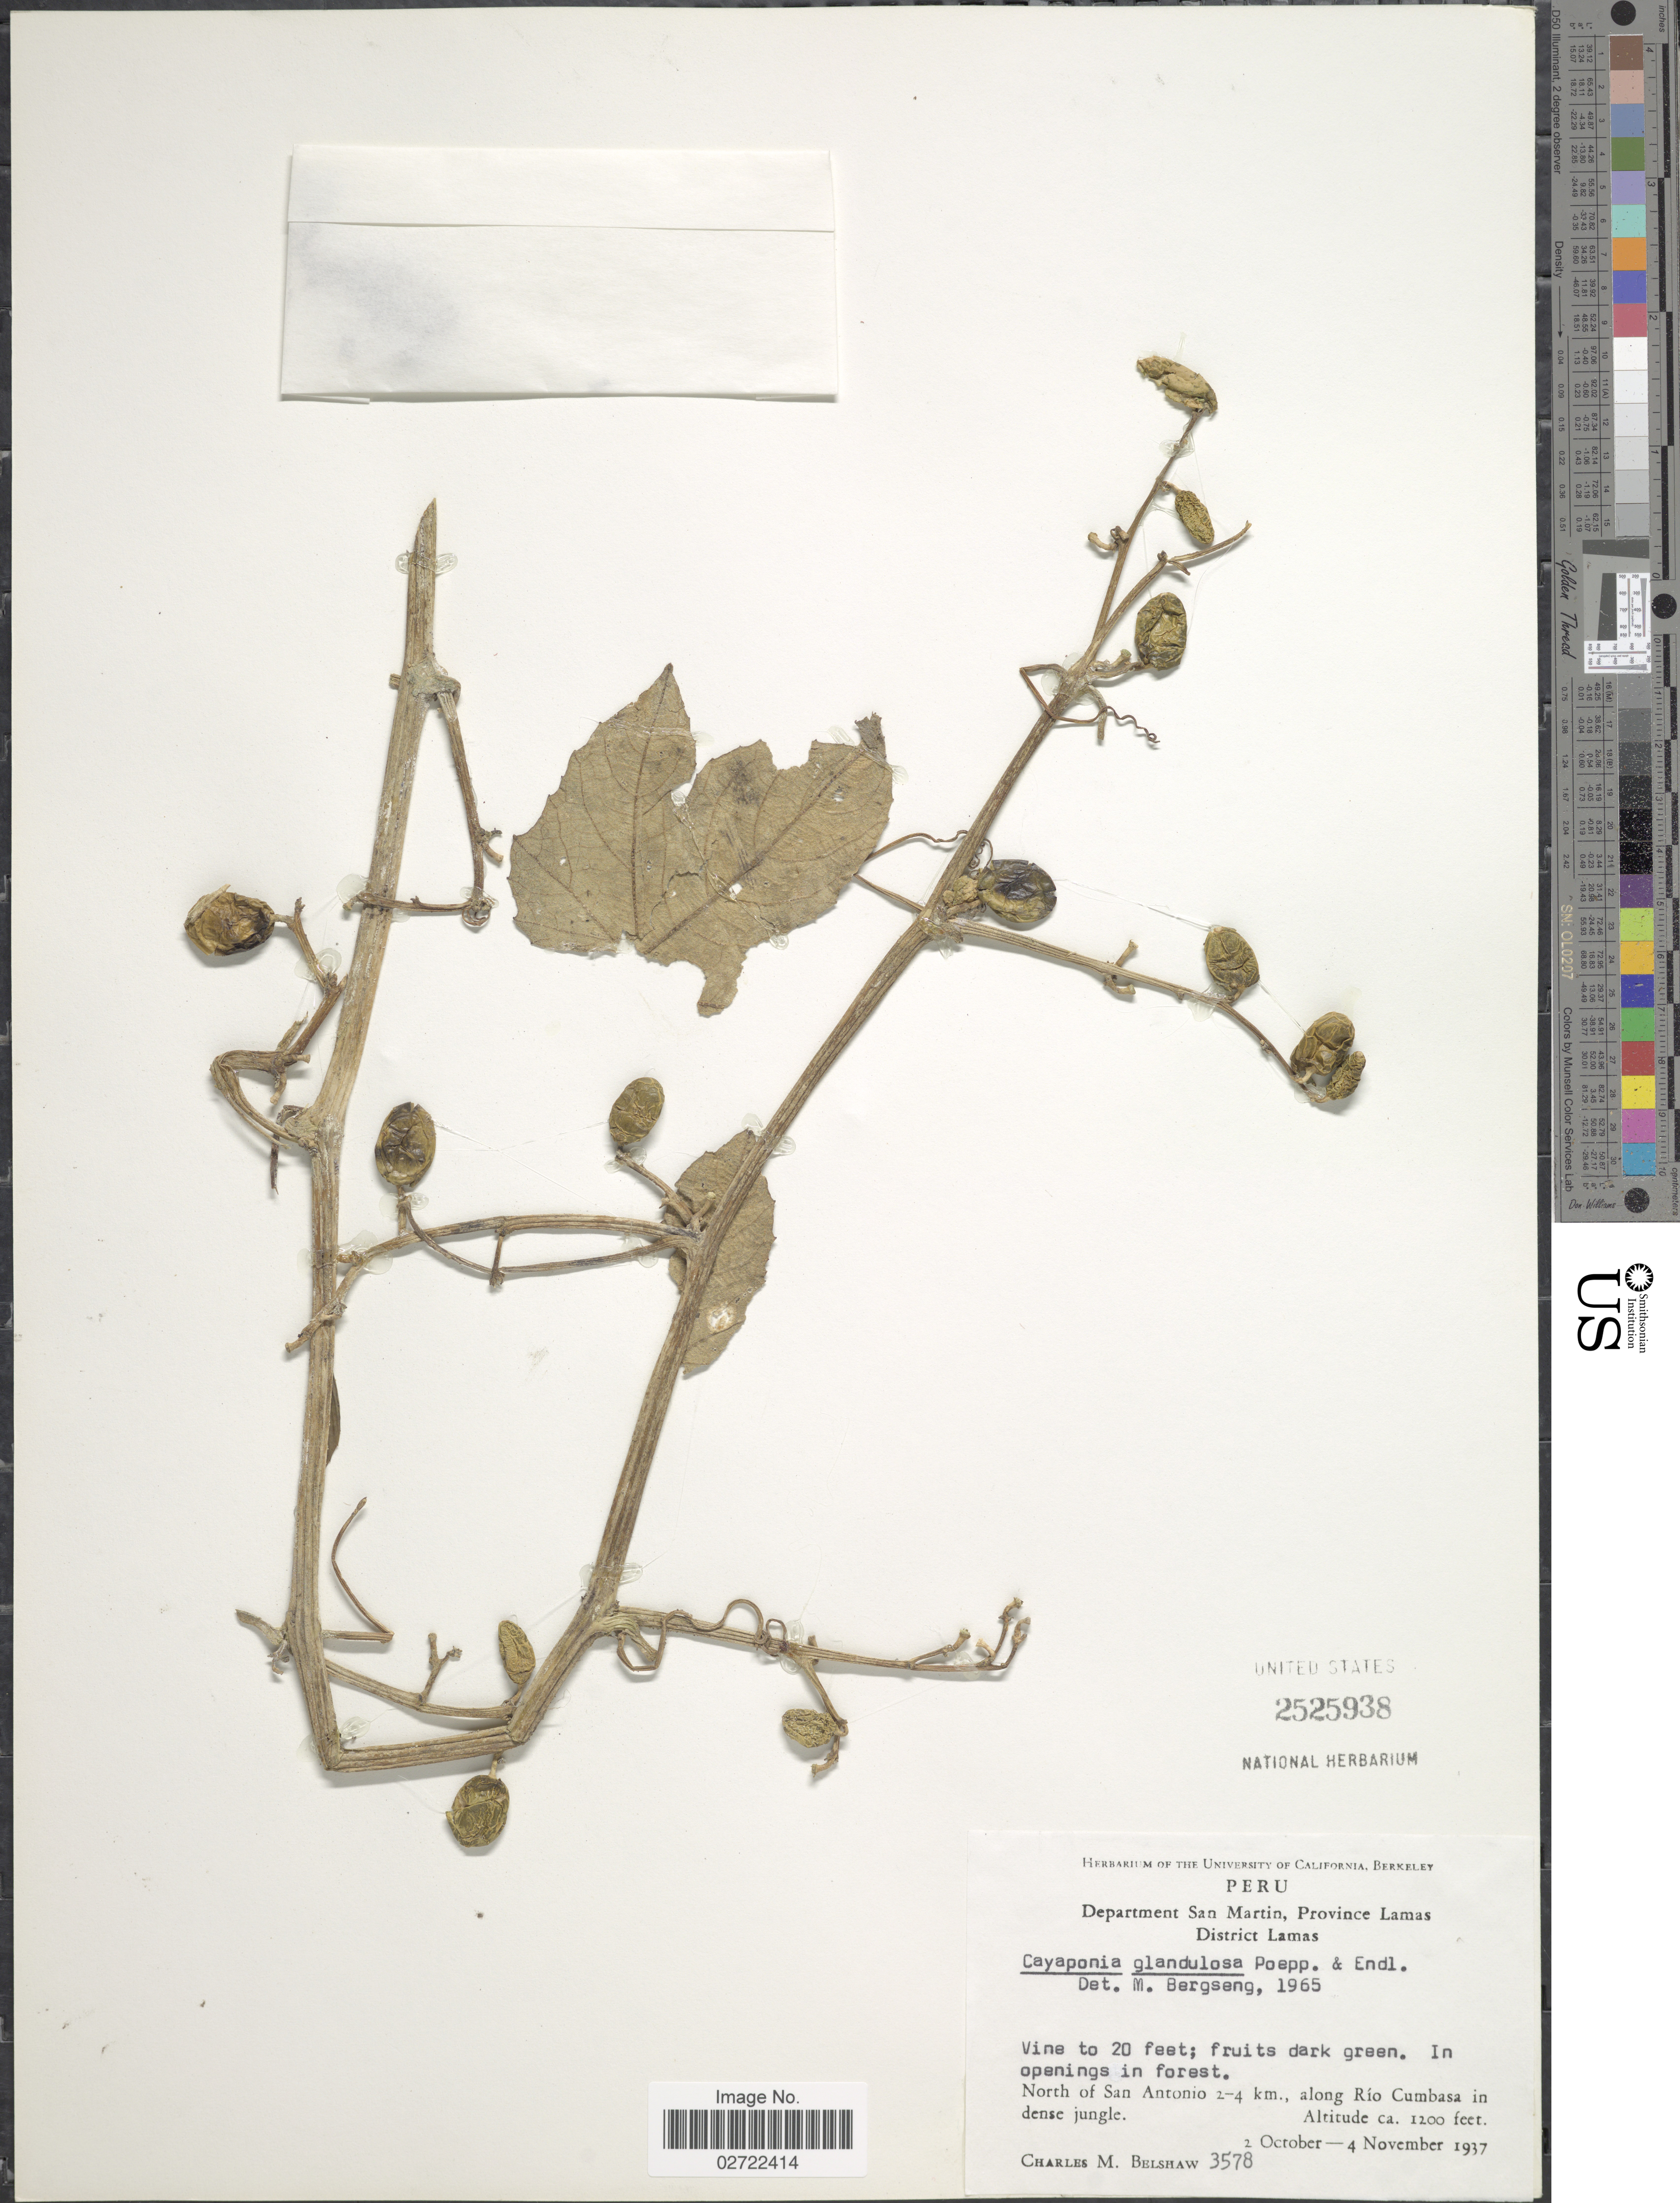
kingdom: Plantae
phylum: Tracheophyta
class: Magnoliopsida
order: Cucurbitales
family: Cucurbitaceae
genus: Cayaponia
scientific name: Cayaponia glandulosa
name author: (Poepp. & Endl.) Cogn.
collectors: C. Shaw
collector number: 3578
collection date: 1937-10-02/1937-11-04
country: Peru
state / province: San Martín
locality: Department San Martin, Province Lamas. District Lamas. North of San Antonio 2-4 km., along Río Cumbasa in dense jungle.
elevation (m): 366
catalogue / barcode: US 2525938